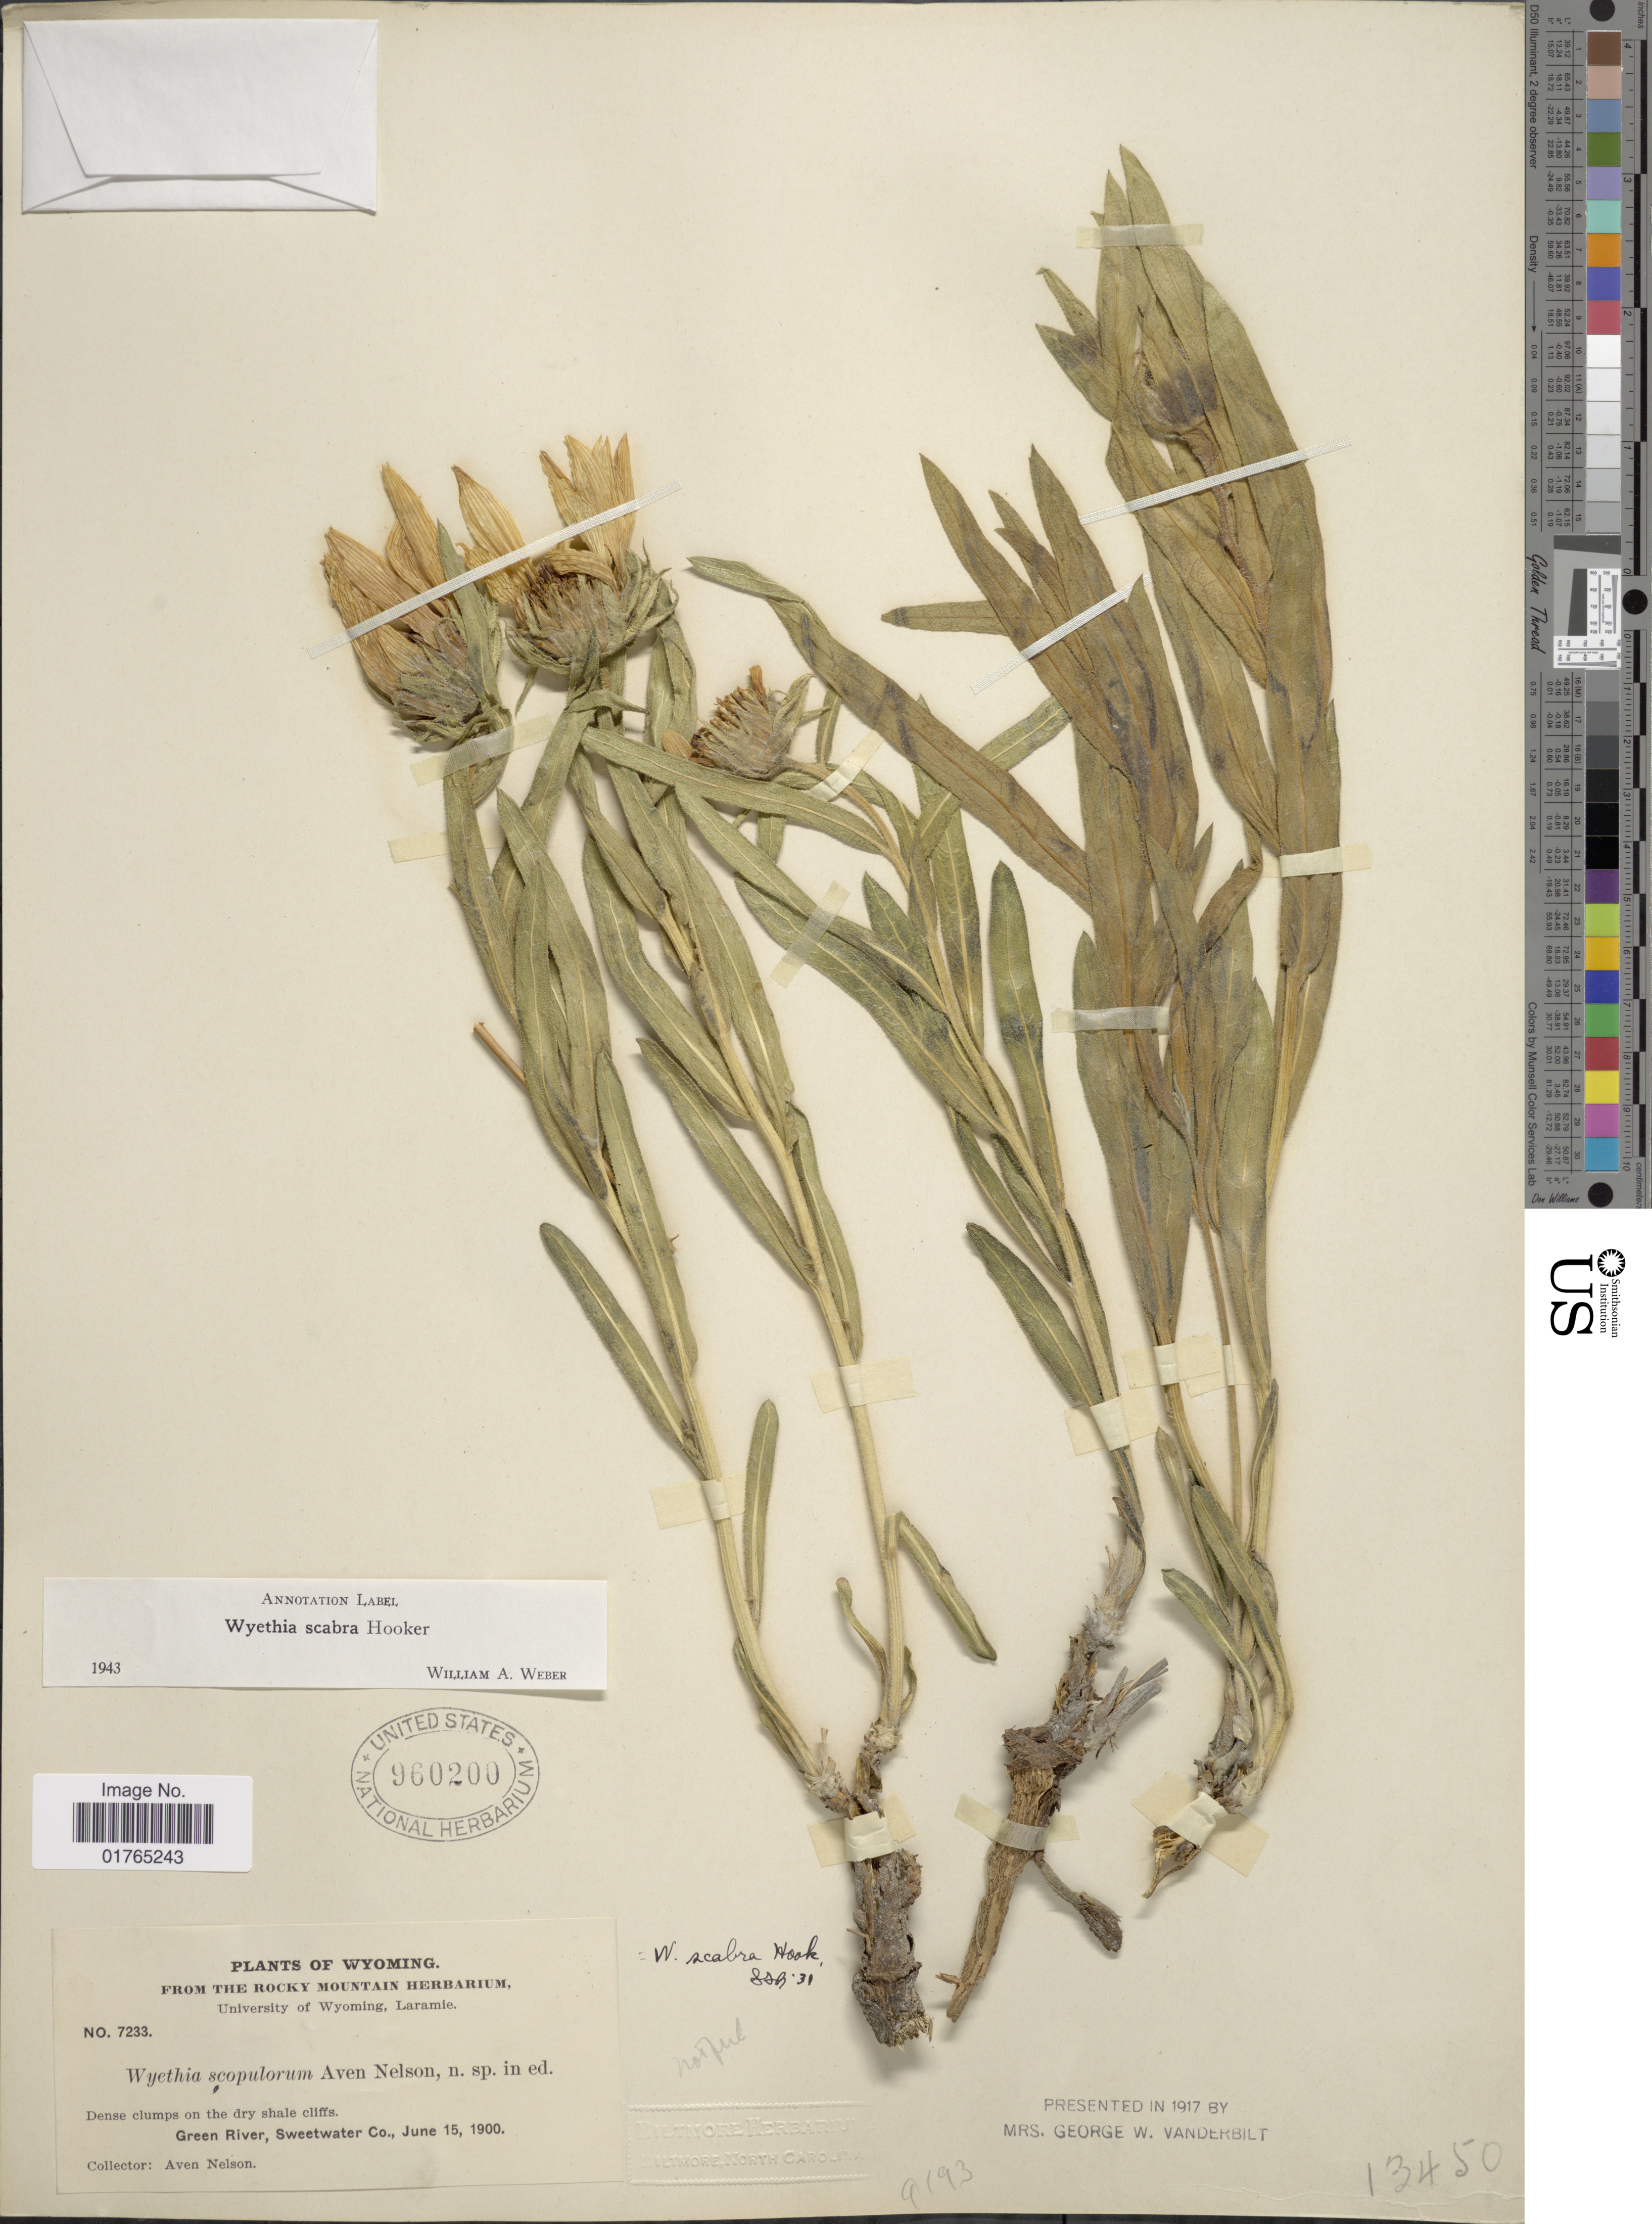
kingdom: Plantae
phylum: Tracheophyta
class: Magnoliopsida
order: Asterales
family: Asteraceae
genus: Wyethia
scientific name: Wyethia scabra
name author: Hook.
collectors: A. Nelson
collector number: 7233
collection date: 1900-06-15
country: United States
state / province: Wyoming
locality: Dense clumps on the dry shale cliffs, Green River, Sweetwater Co.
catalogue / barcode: US 960200